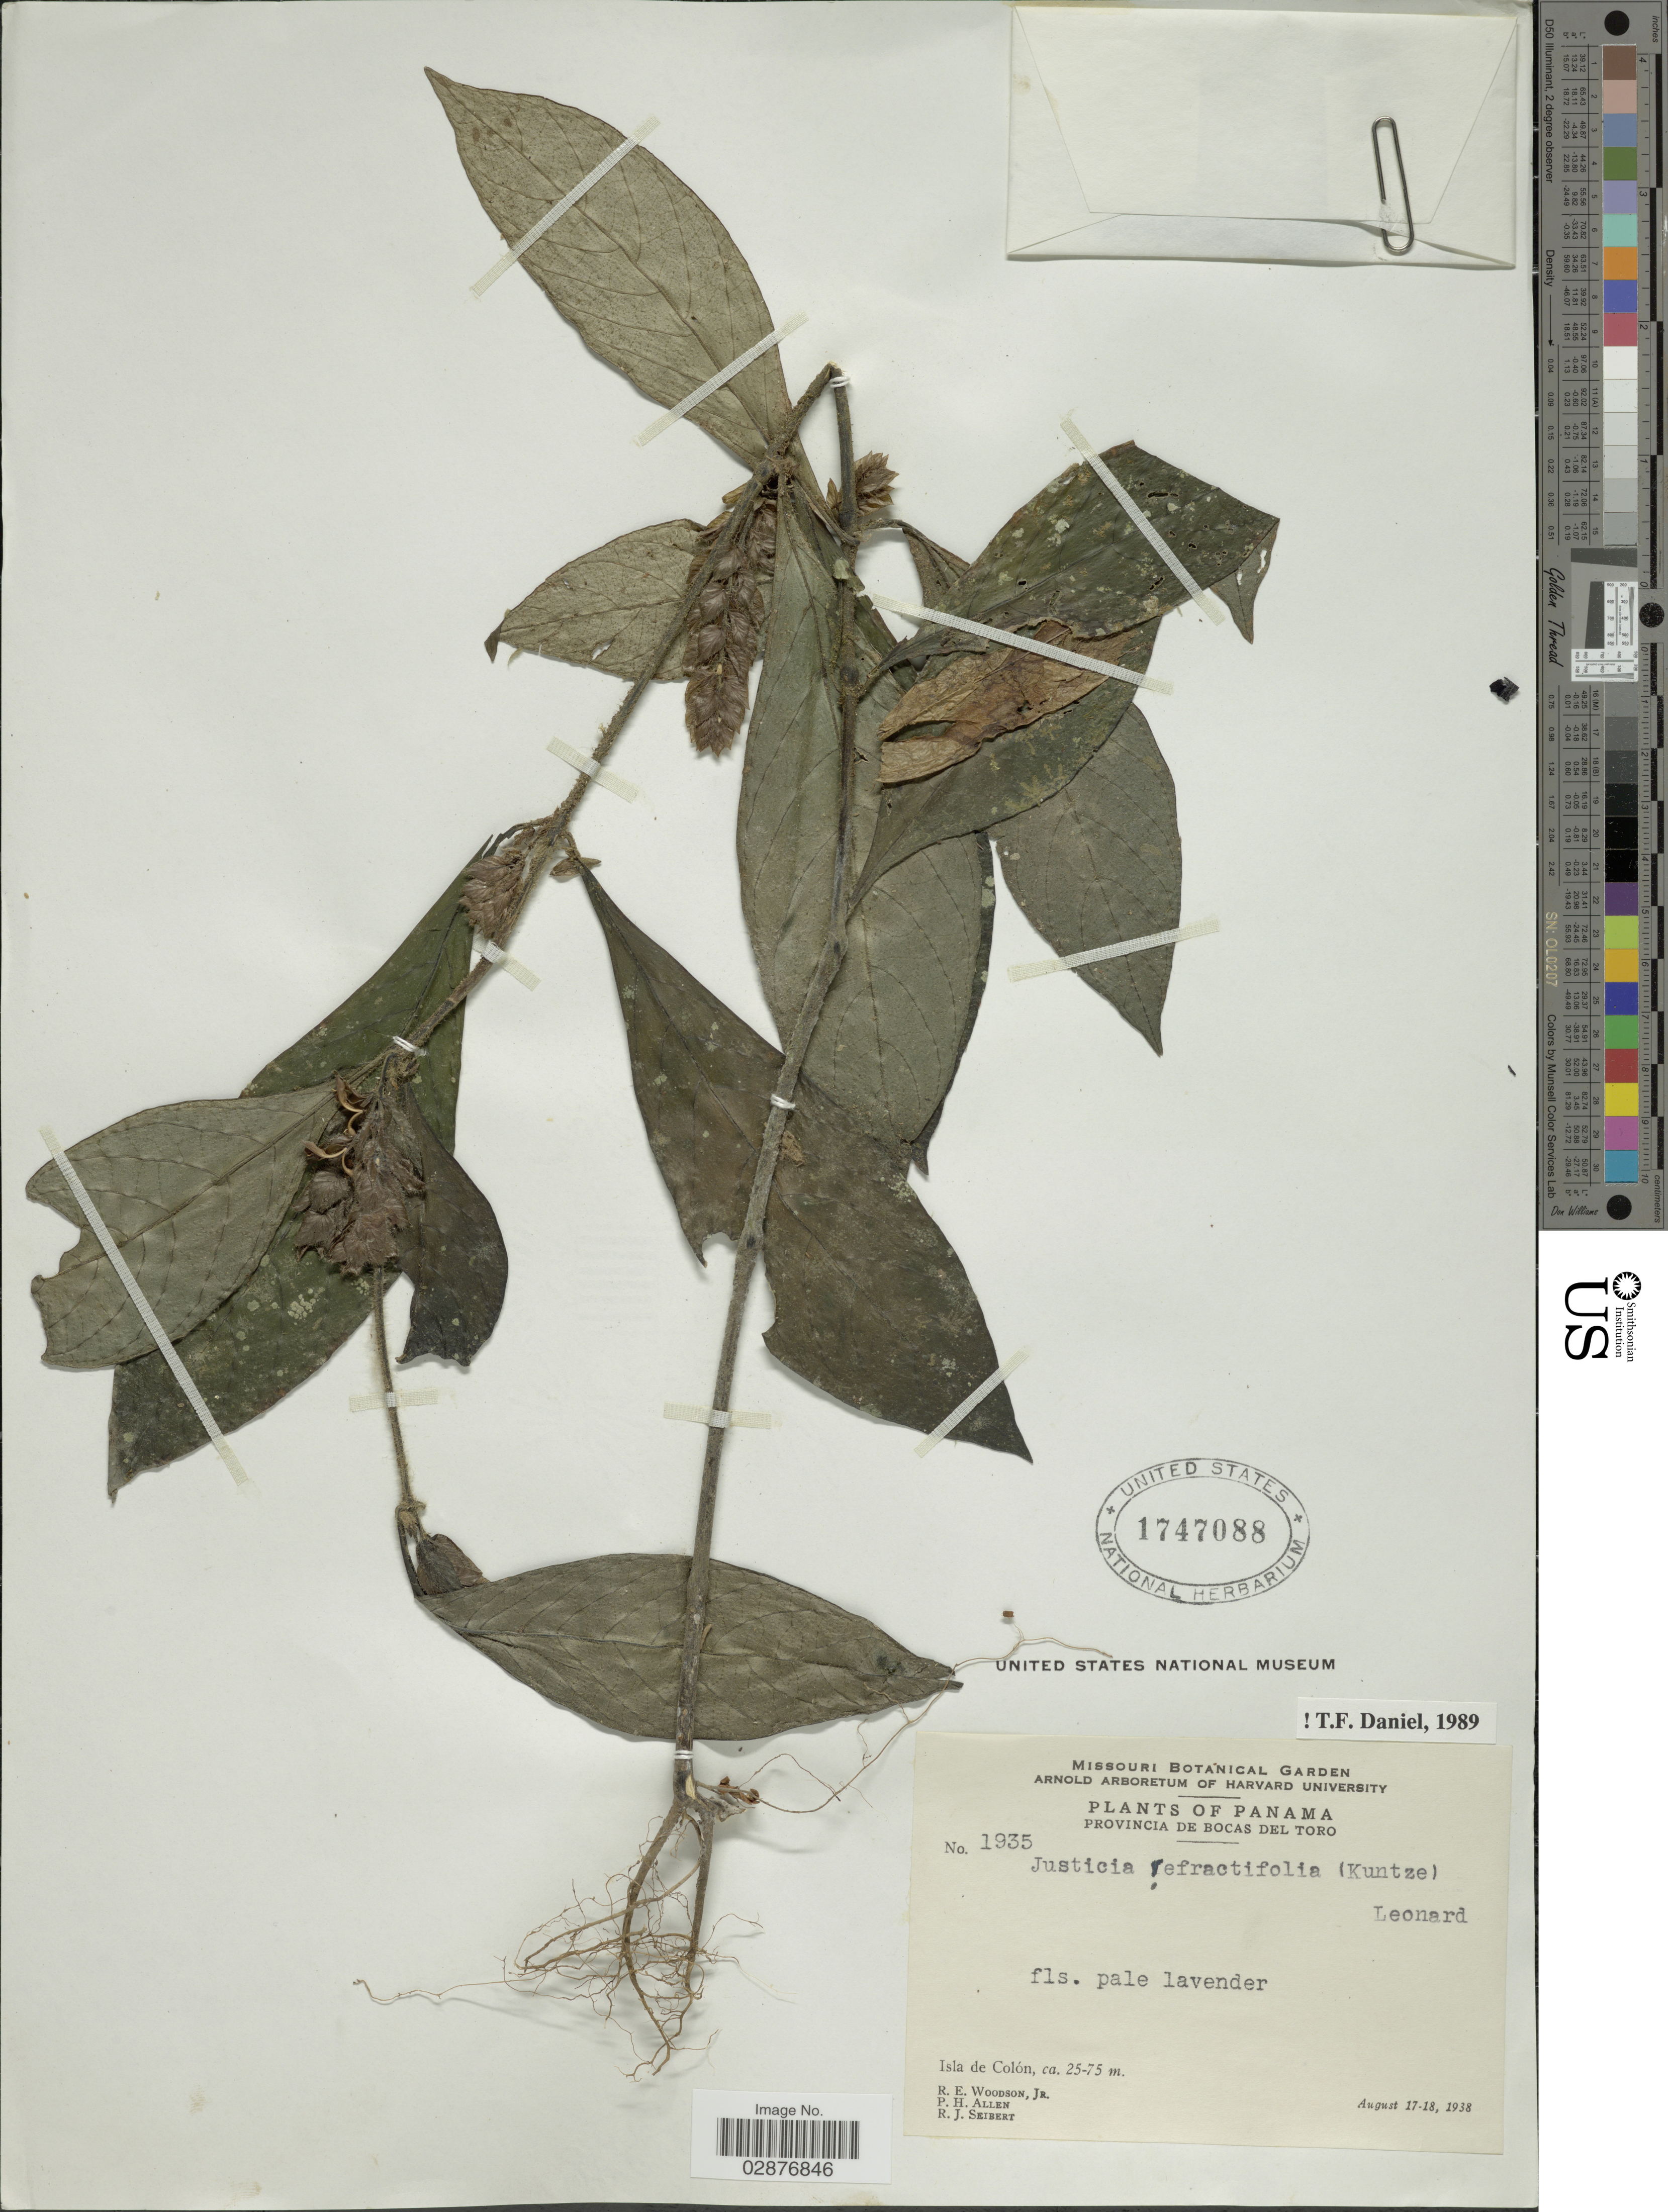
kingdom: Plantae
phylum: Tracheophyta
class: Magnoliopsida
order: Lamiales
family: Acanthaceae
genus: Justicia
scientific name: Justicia refractifolia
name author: (Kuntze) Leonard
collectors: R. E. Woodson, P. H. Allen & R. J. Seibert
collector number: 1935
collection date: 1938-08-17/1938-08-18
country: Panama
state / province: Bocas del Toro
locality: Isla de Colón.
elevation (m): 25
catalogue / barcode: US 1747088